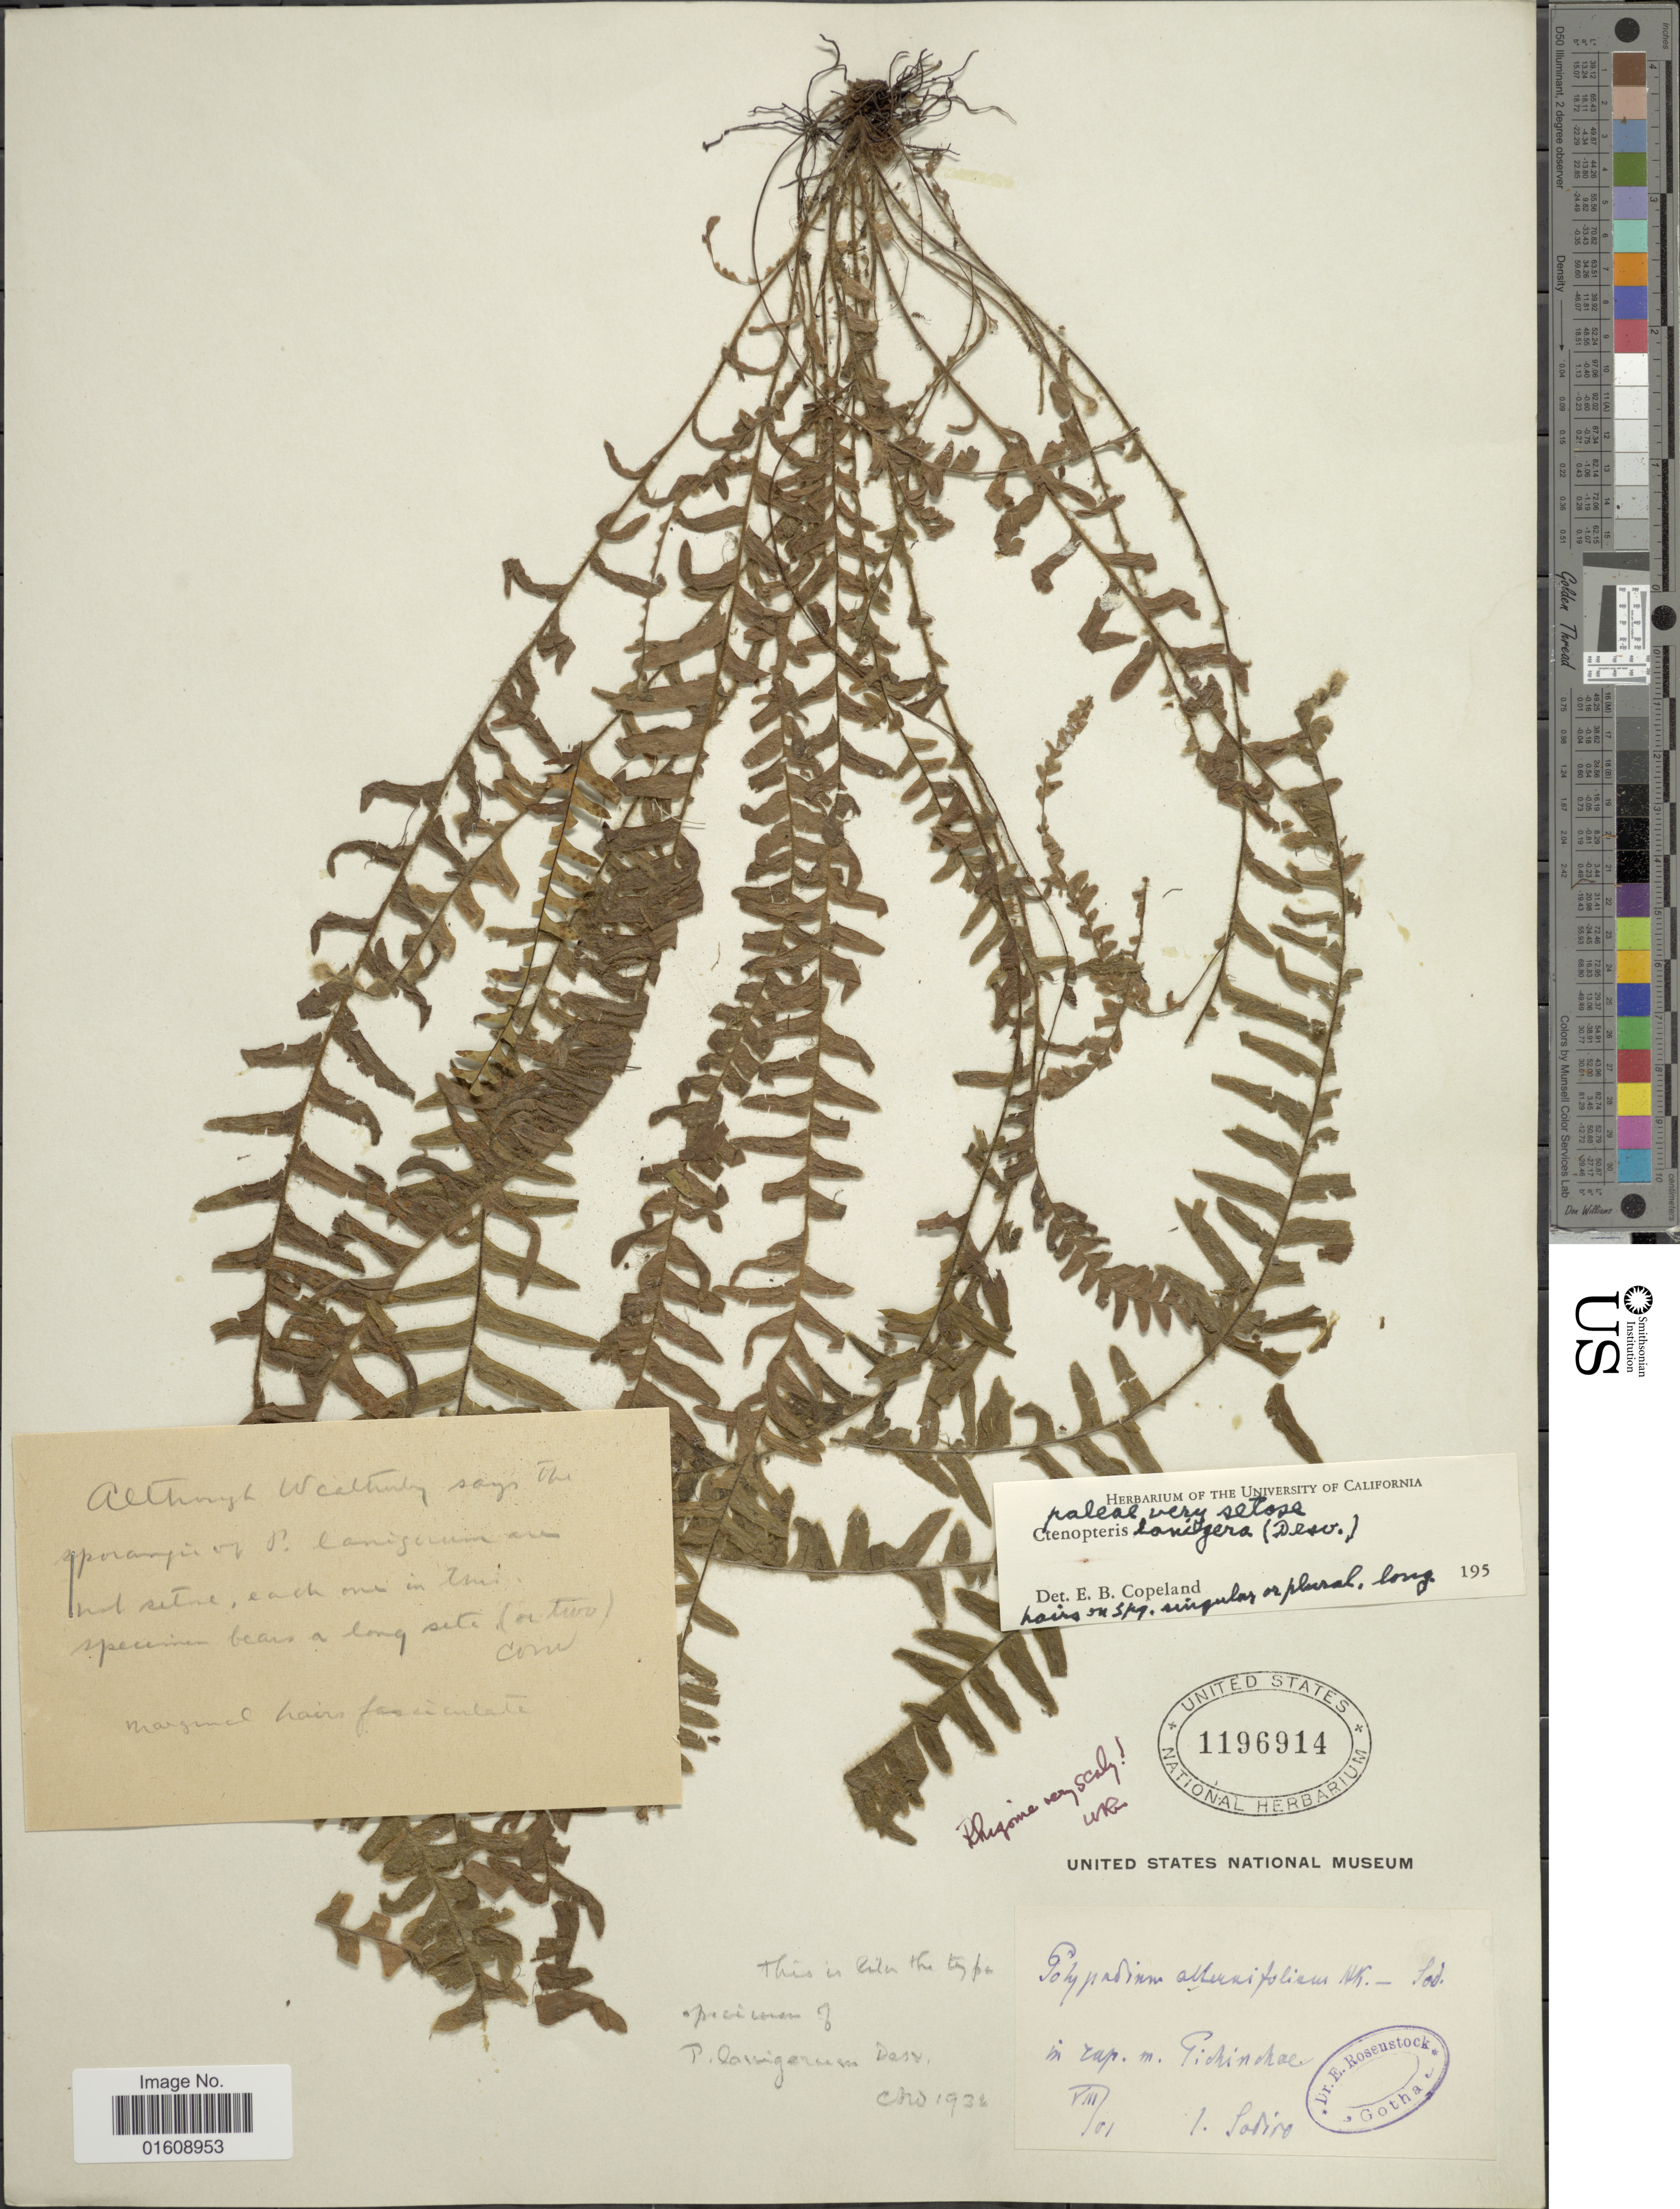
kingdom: Plantae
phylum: Tracheophyta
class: Polypodiopsida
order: Polypodiales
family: Polypodiaceae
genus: Alansmia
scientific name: Alansmia lanigera var. lanigera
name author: (Desv.) Moguel & M. Kessler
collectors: Sodiro, --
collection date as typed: Transcribed d/m/y: /8/1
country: Ecuador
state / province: Pichincha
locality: In rup. m. Pichincha.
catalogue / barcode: US 1196914